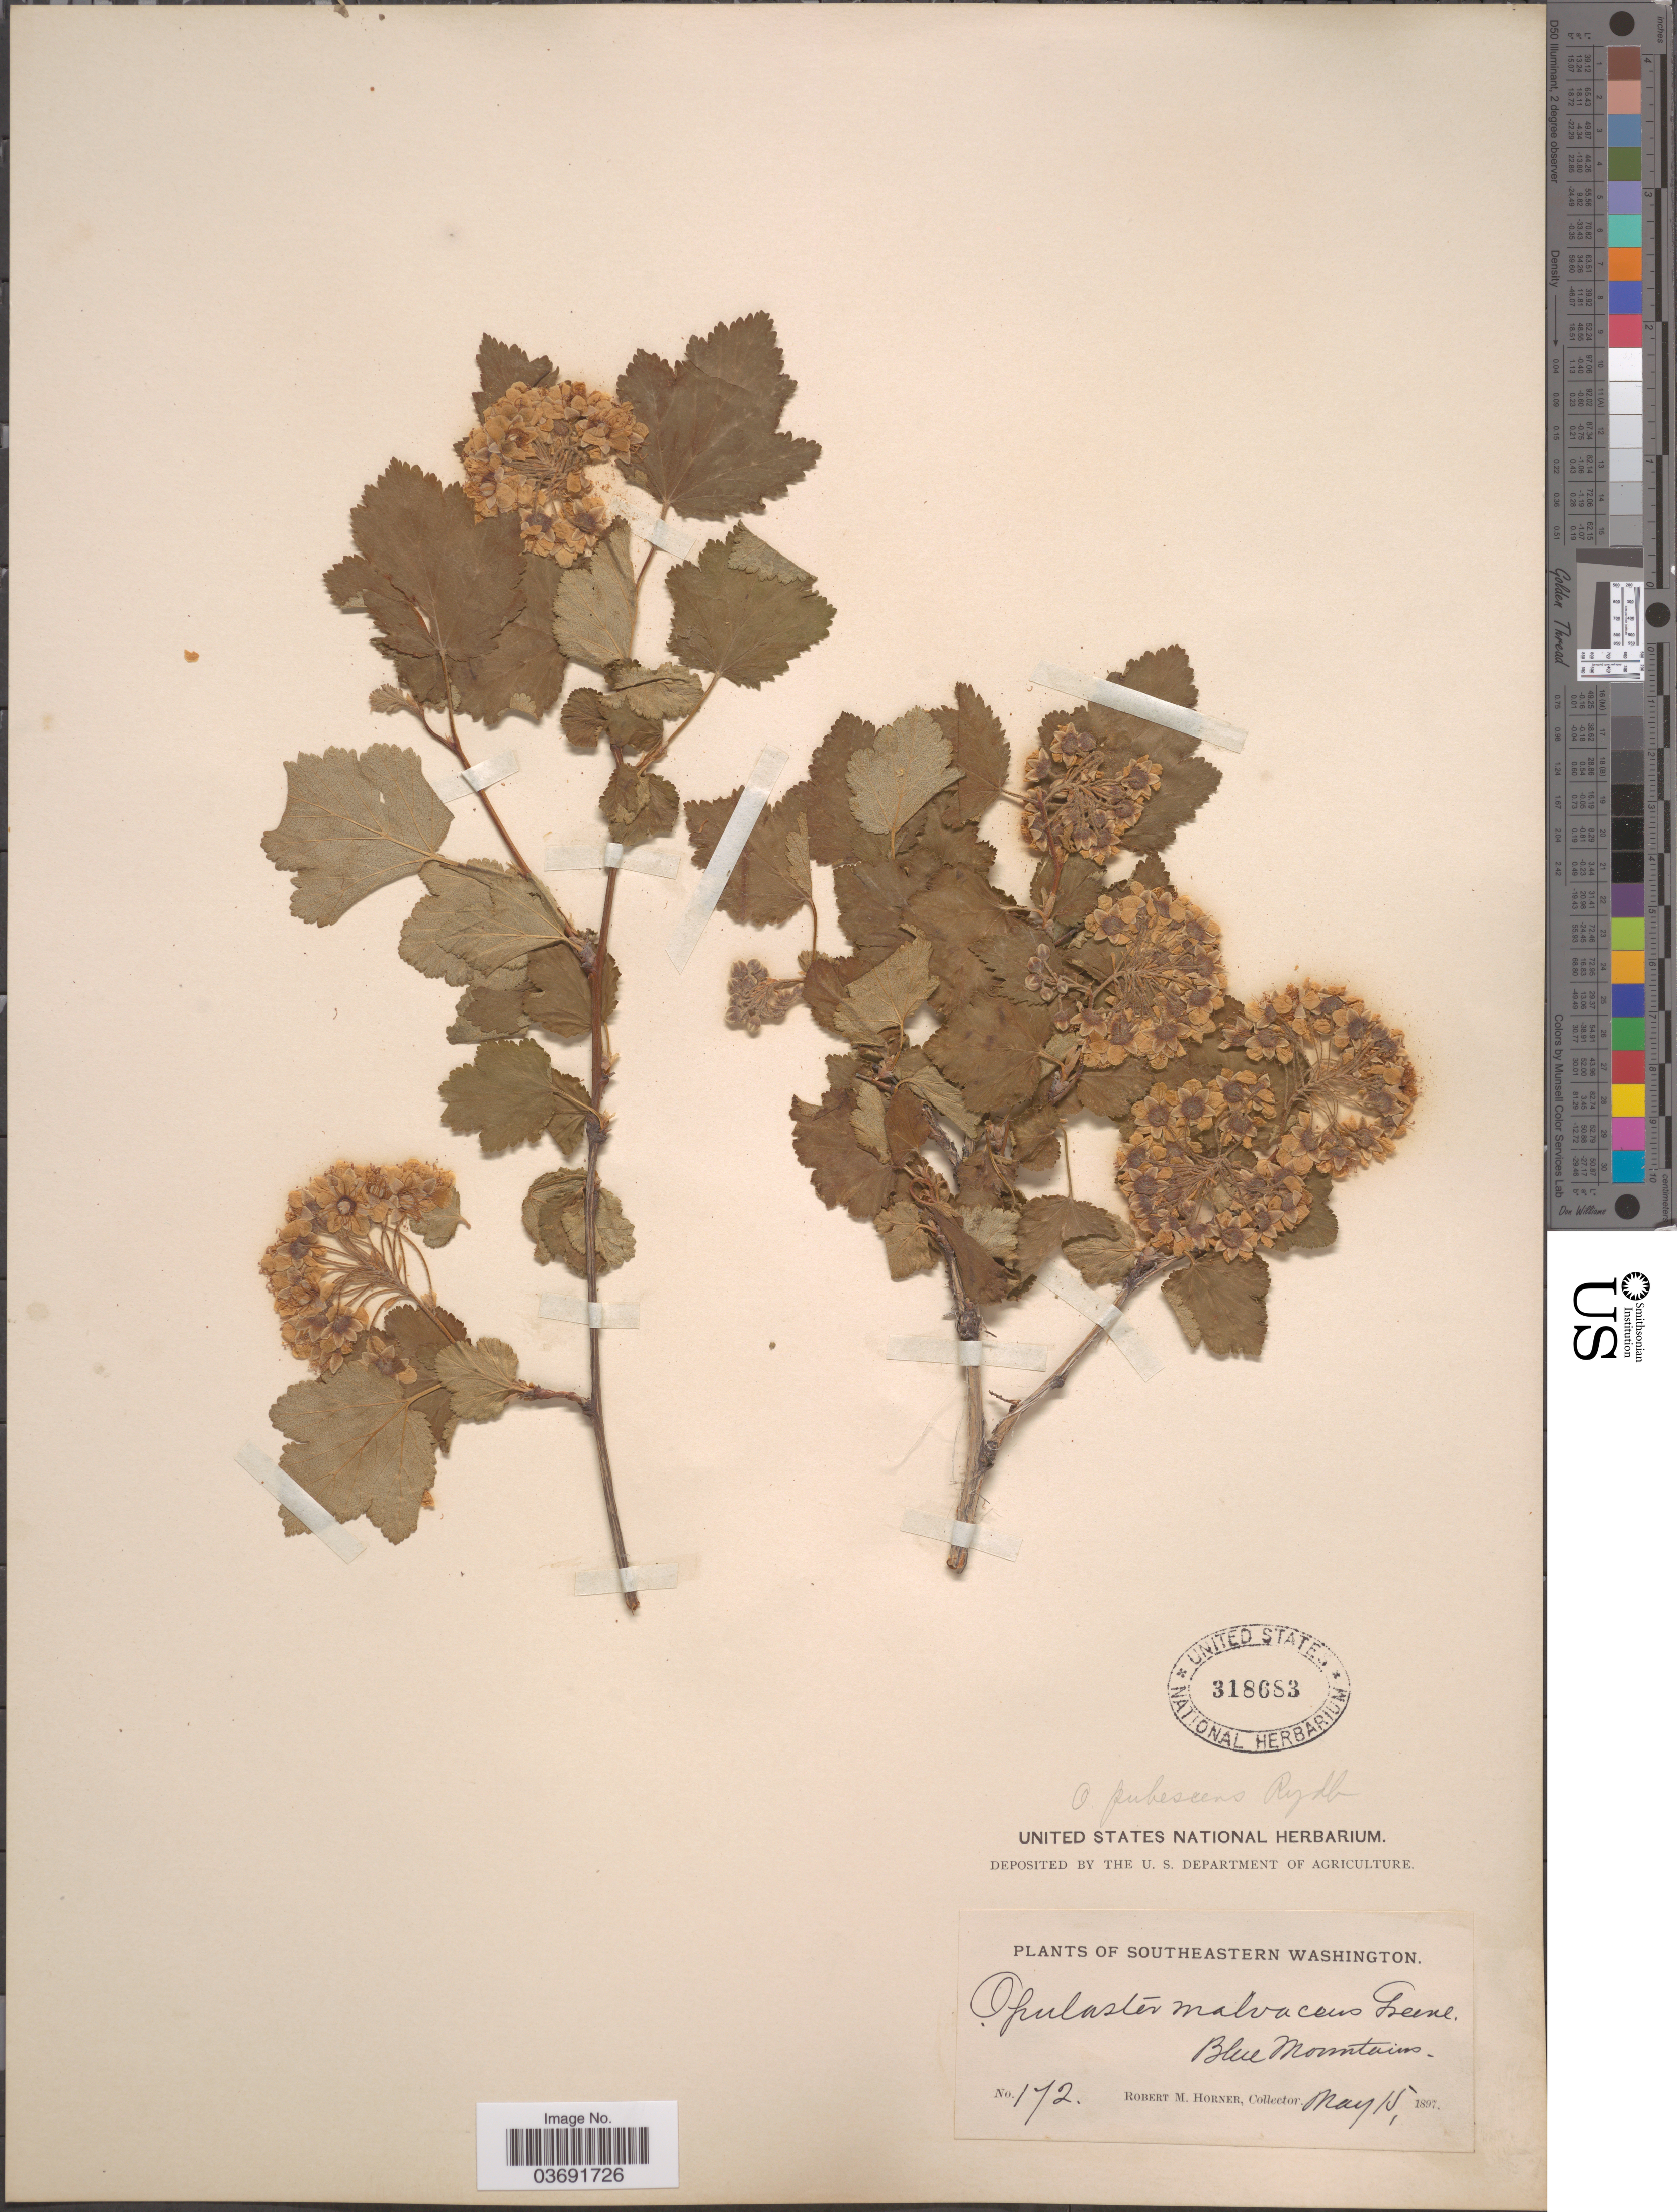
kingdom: Plantae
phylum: Tracheophyta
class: Magnoliopsida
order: Rosales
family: Rosaceae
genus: Physocarpus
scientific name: Physocarpus malvaceus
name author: (Greene) Kuntze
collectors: R. Horner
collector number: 172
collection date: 1897-05-15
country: United States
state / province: Washington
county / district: Clallam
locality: Southeastern Washington. Blue Mountains.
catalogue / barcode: US 318683